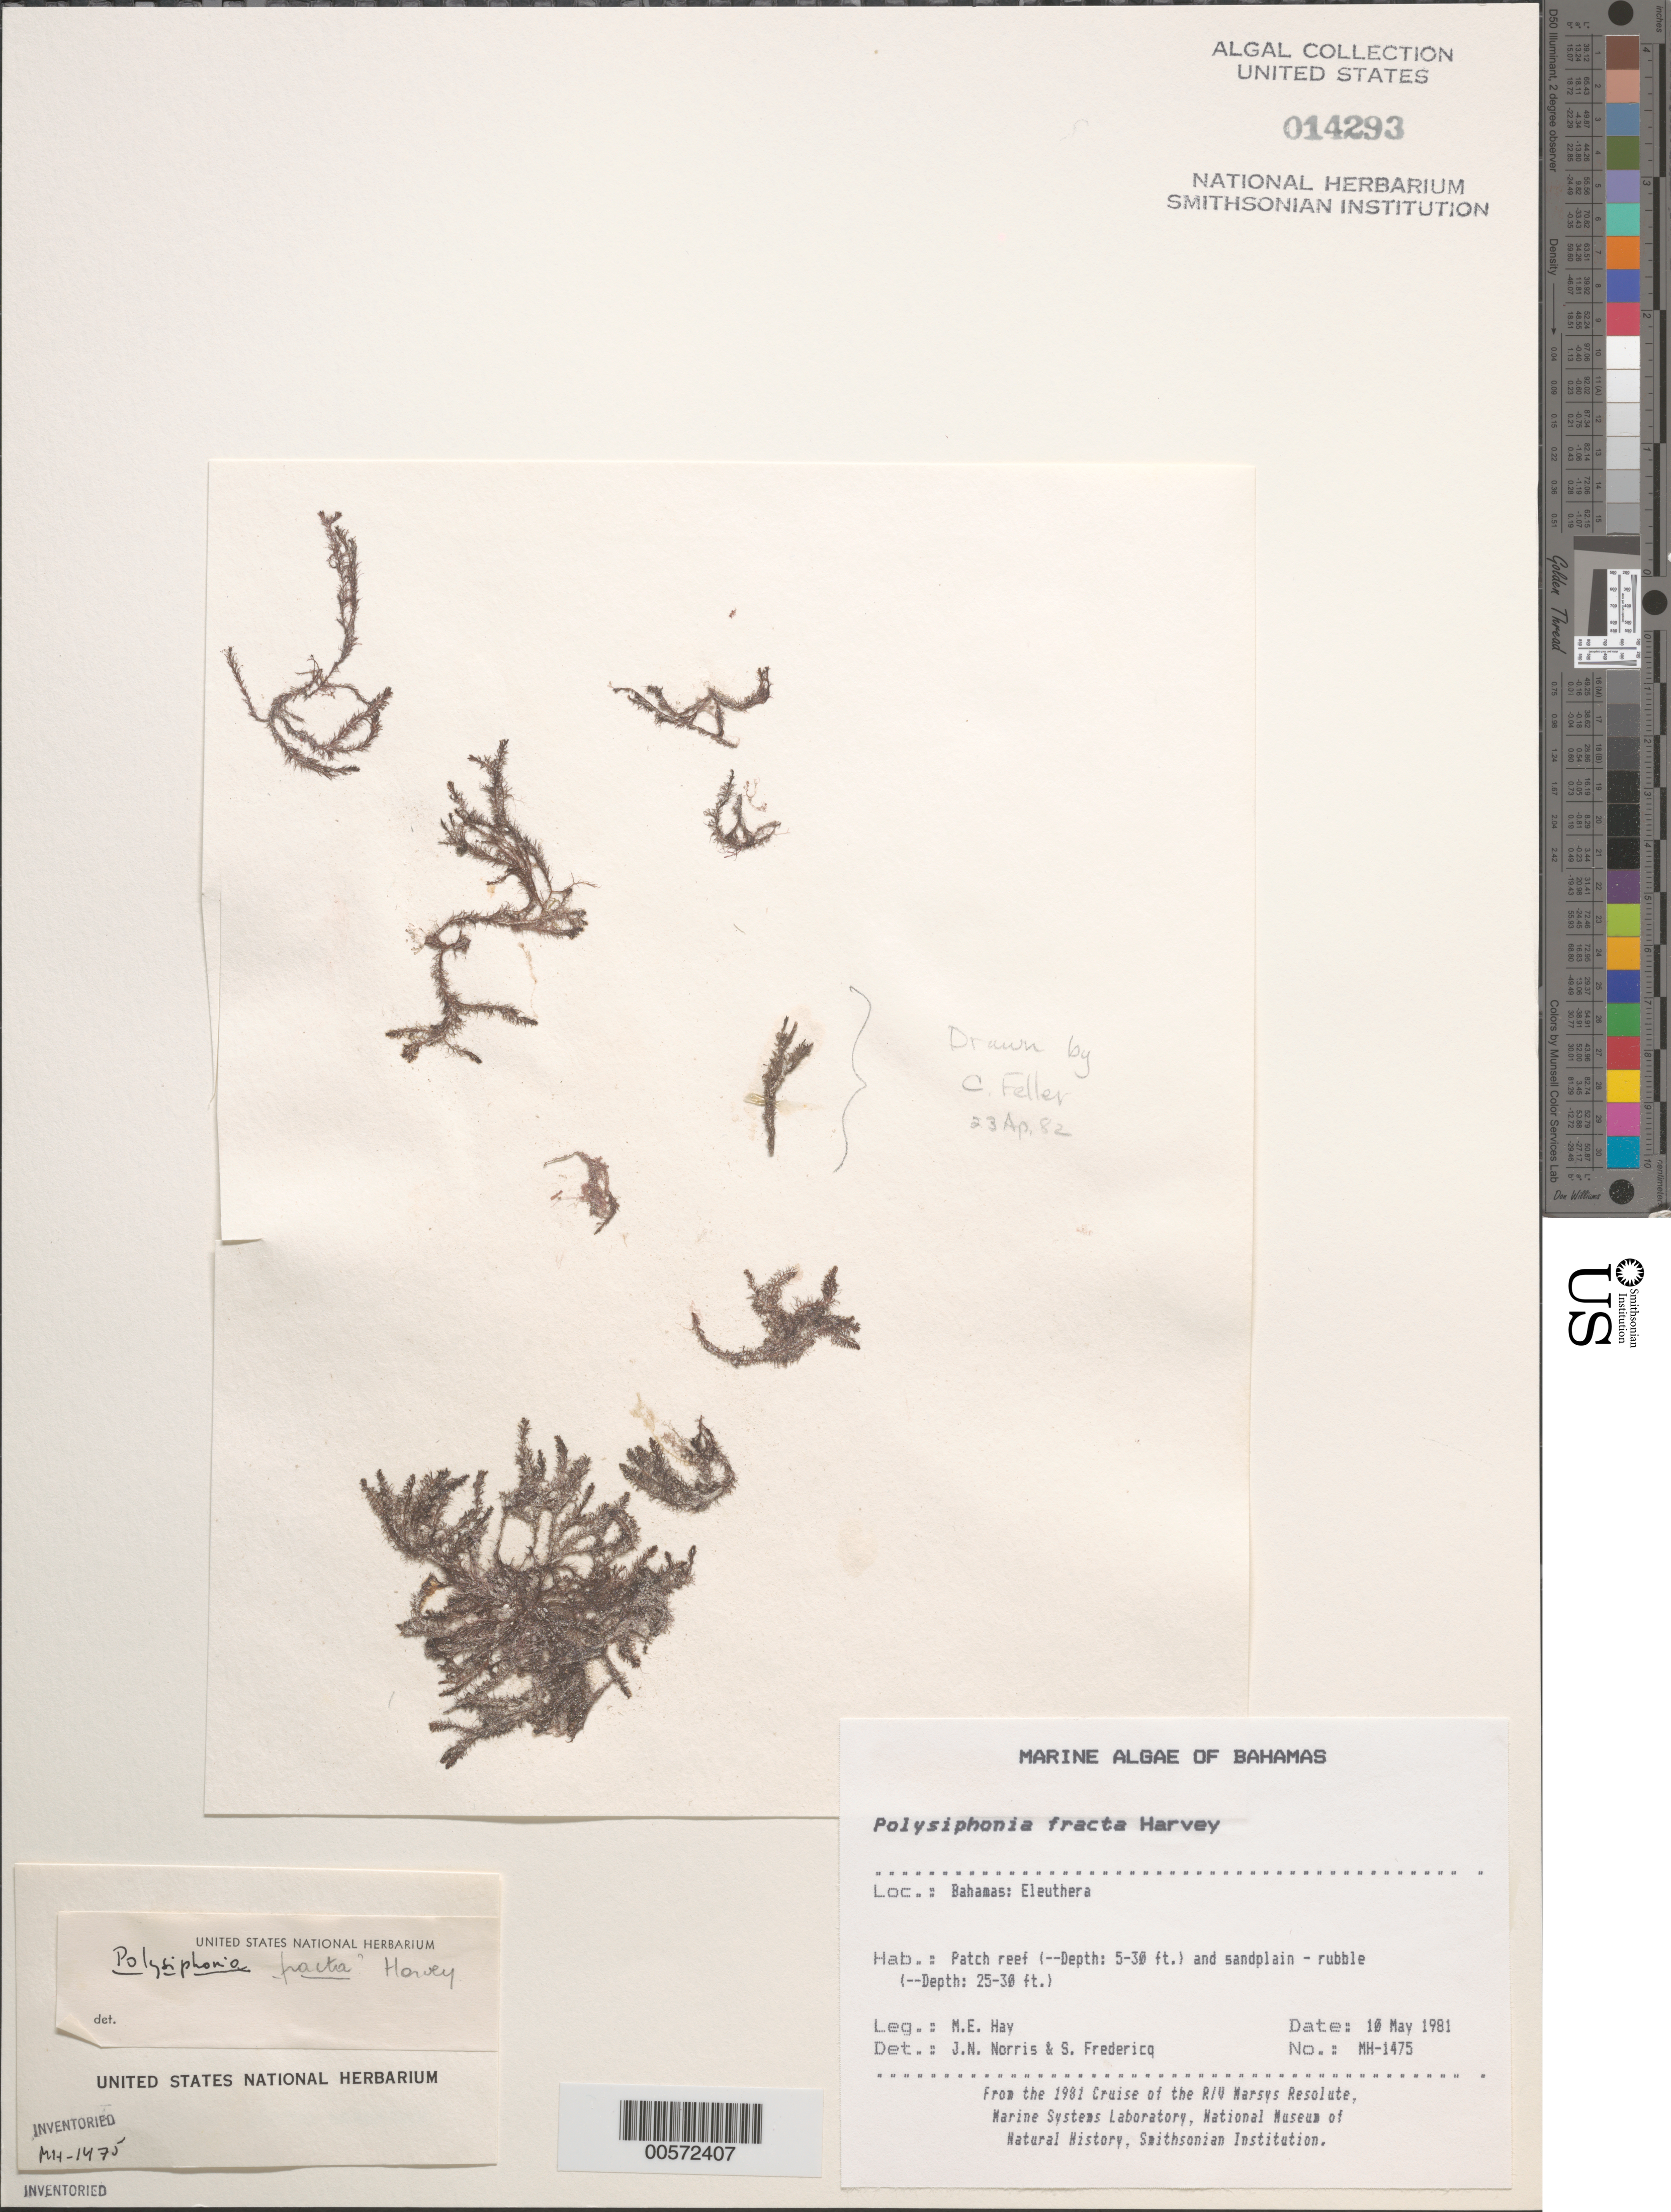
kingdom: Plantae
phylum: Rhodophyta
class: Florideophyceae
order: Ceramiales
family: Rhodomelaceae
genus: Acanthosiphonia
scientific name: Acanthosiphonia echinata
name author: (Harv.) Savoie & G.W. Saunders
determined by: Algae name updating Project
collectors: M. E. Hay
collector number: MEH-1475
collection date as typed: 10 May 1981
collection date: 1981-05-10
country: Bahamas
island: Eleuthera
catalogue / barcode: US 14293